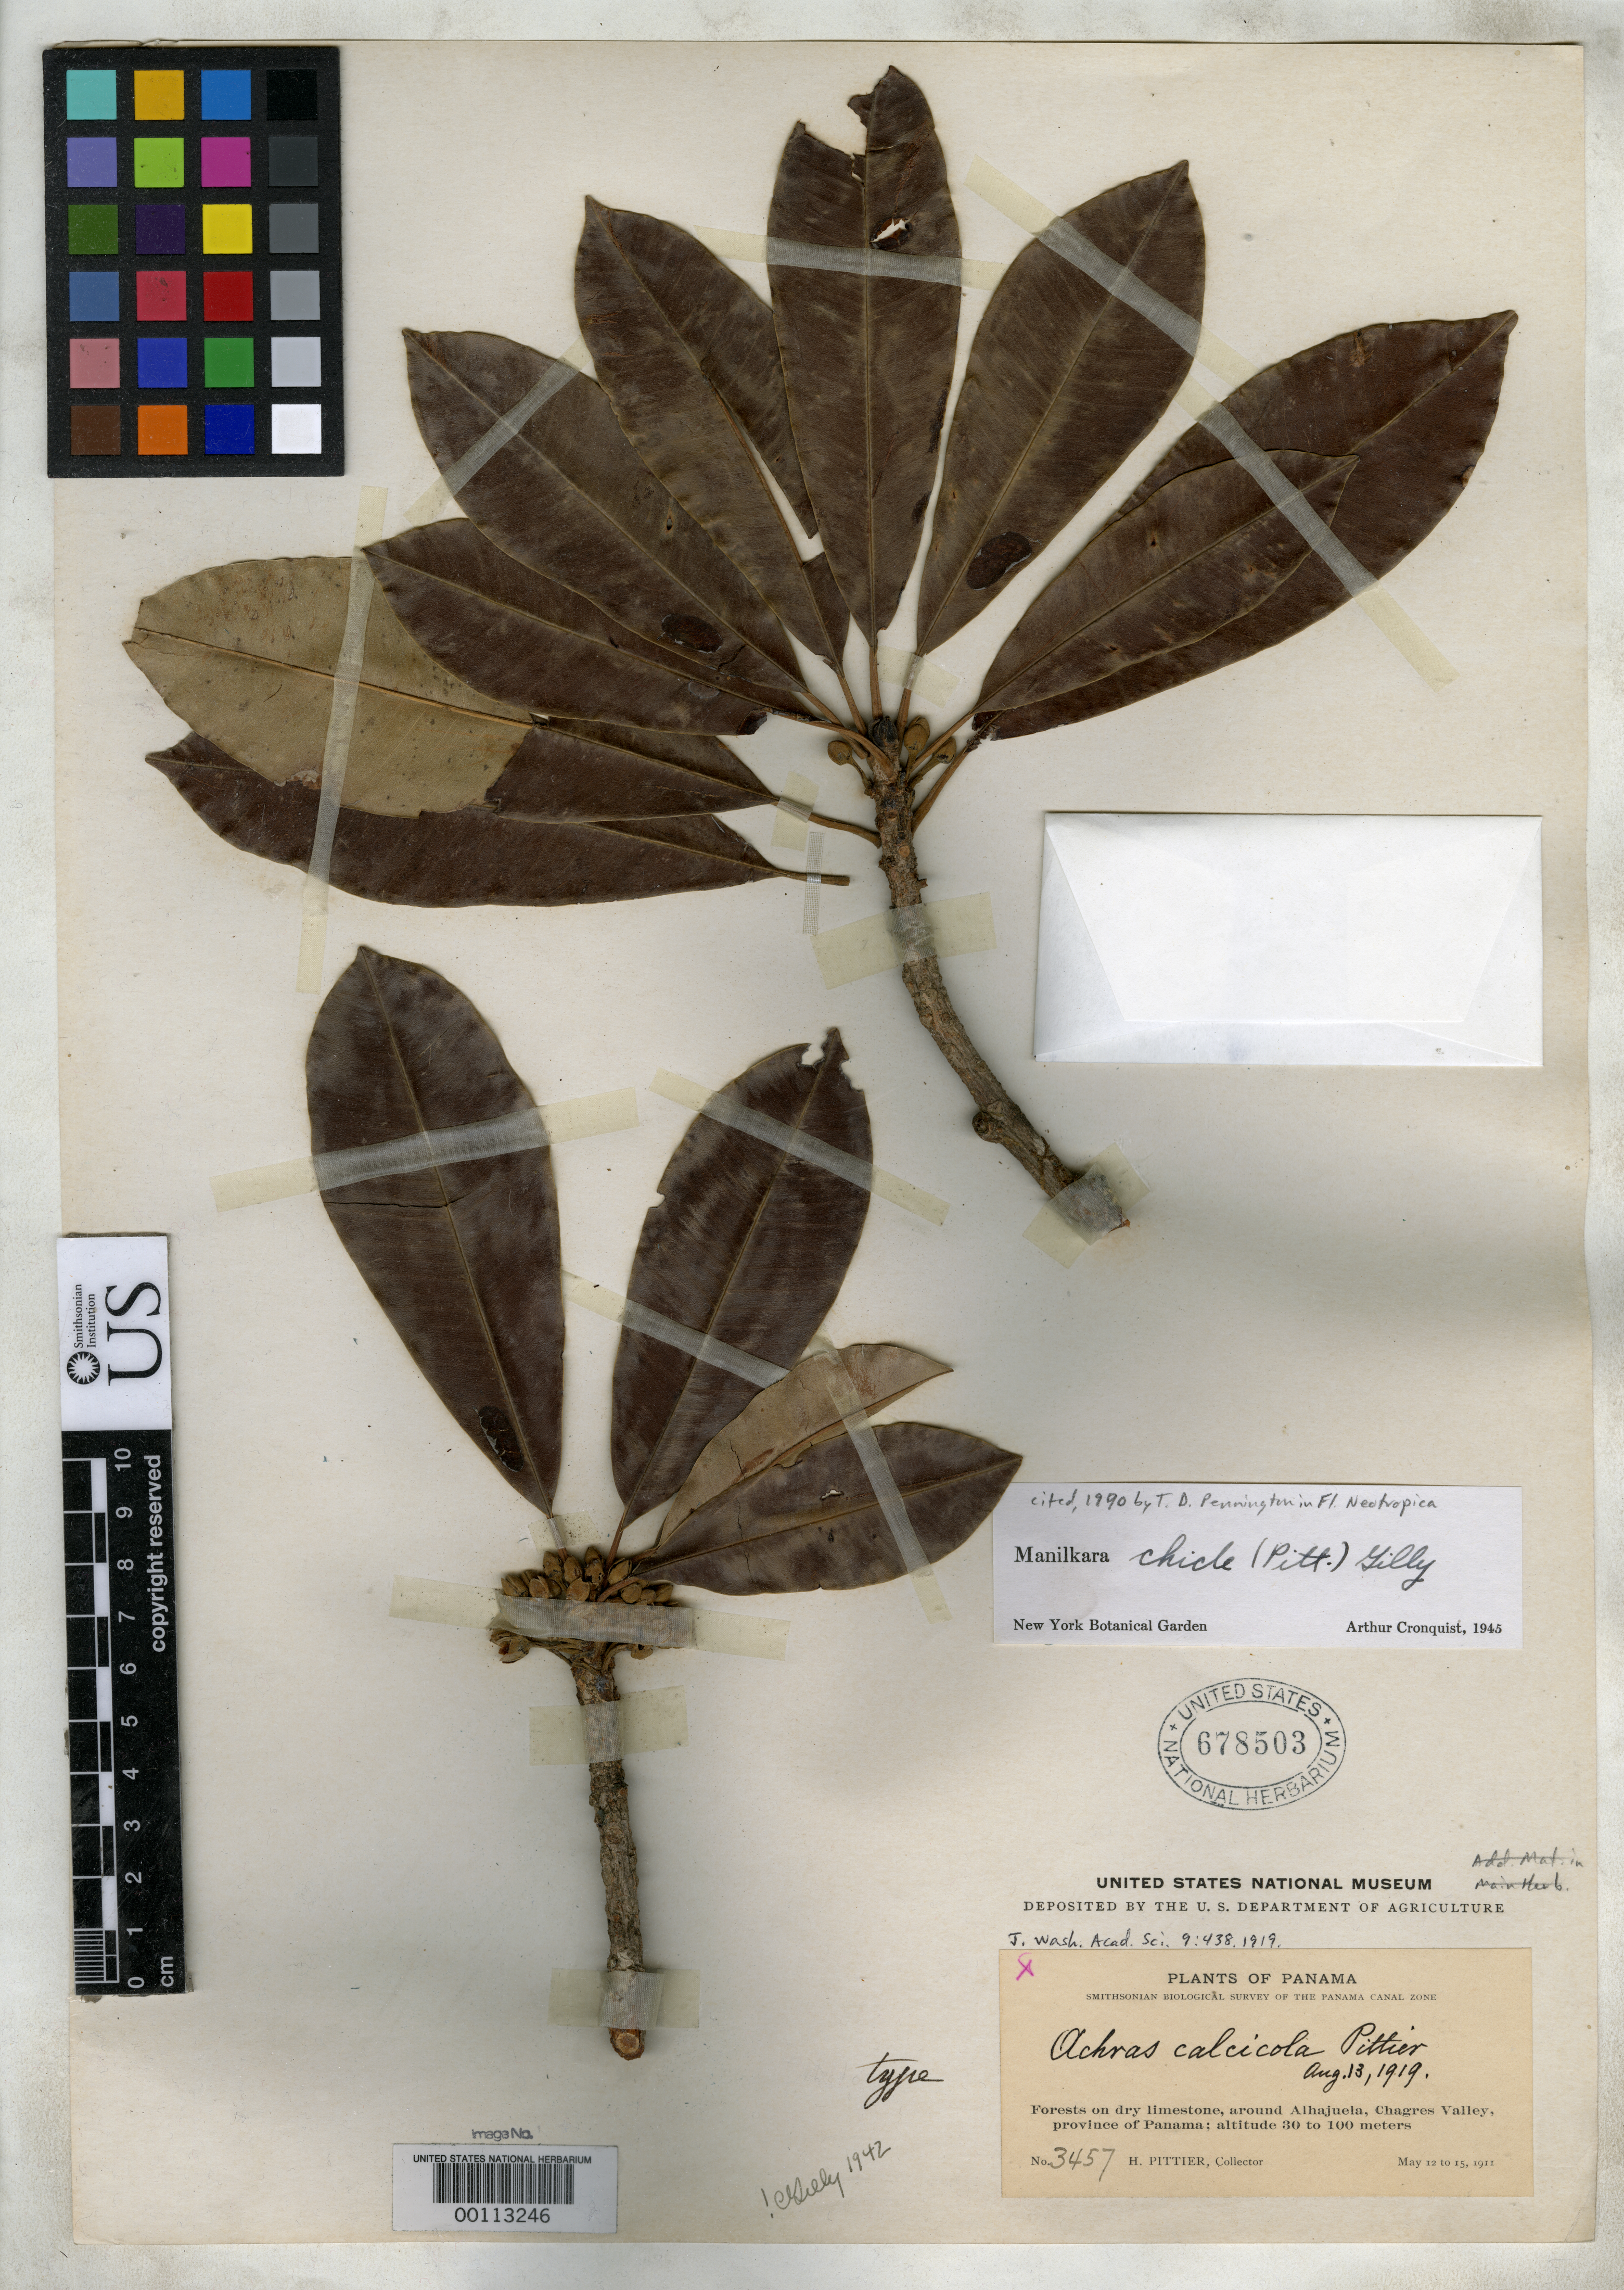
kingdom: Plantae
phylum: Tracheophyta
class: Magnoliopsida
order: Ericales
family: Sapotaceae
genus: Achras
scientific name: Achras calcicola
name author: Pittier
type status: Holotype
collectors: H. F. Pittier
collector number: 3457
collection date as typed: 12 May 1911 to 15 May 1911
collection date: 1911-05-12/1911-05-15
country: Panama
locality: Chagres Valley, Alhajuela.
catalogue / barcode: US 678503